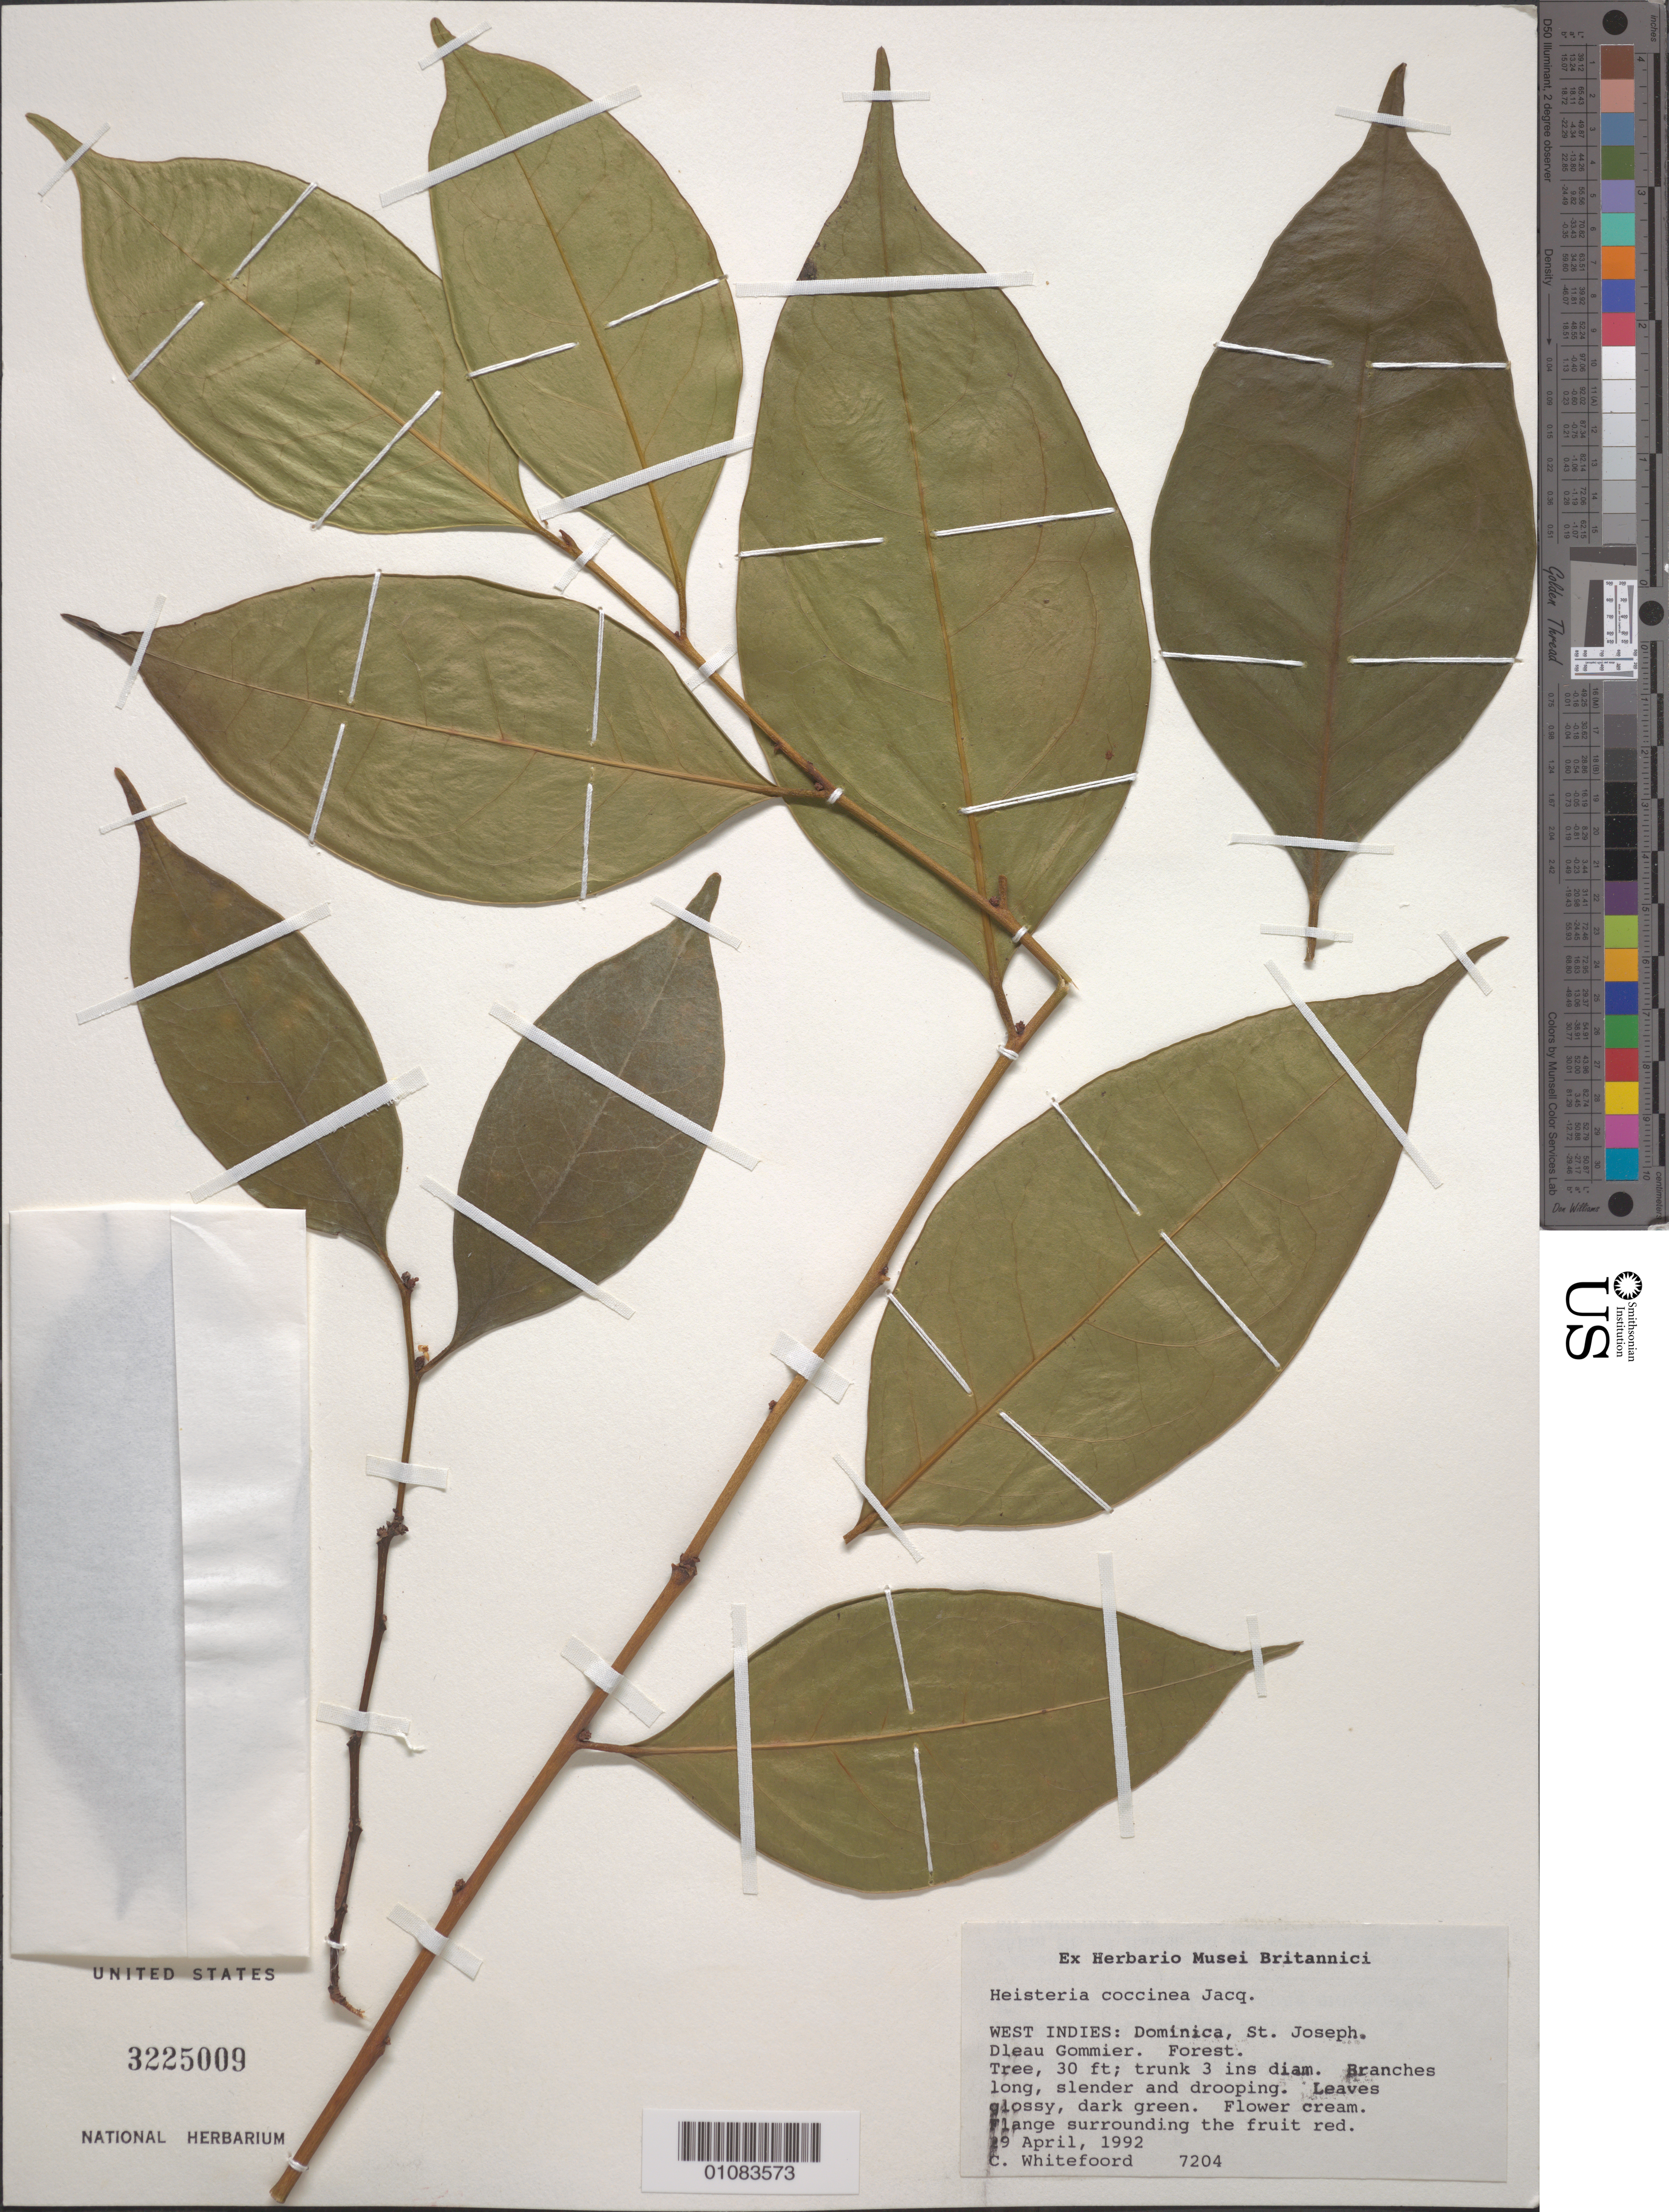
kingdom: Plantae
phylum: Tracheophyta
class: Magnoliopsida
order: Santalales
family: Erythropalaceae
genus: Heisteria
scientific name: Heisteria coccinea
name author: Jacq.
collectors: C. Whitefoord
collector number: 7204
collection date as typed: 29 Apr 1992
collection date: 1992-04-29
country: Dominica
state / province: St. Joseph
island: Dominica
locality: Dleau Gommier. Forest.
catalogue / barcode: US 3225009